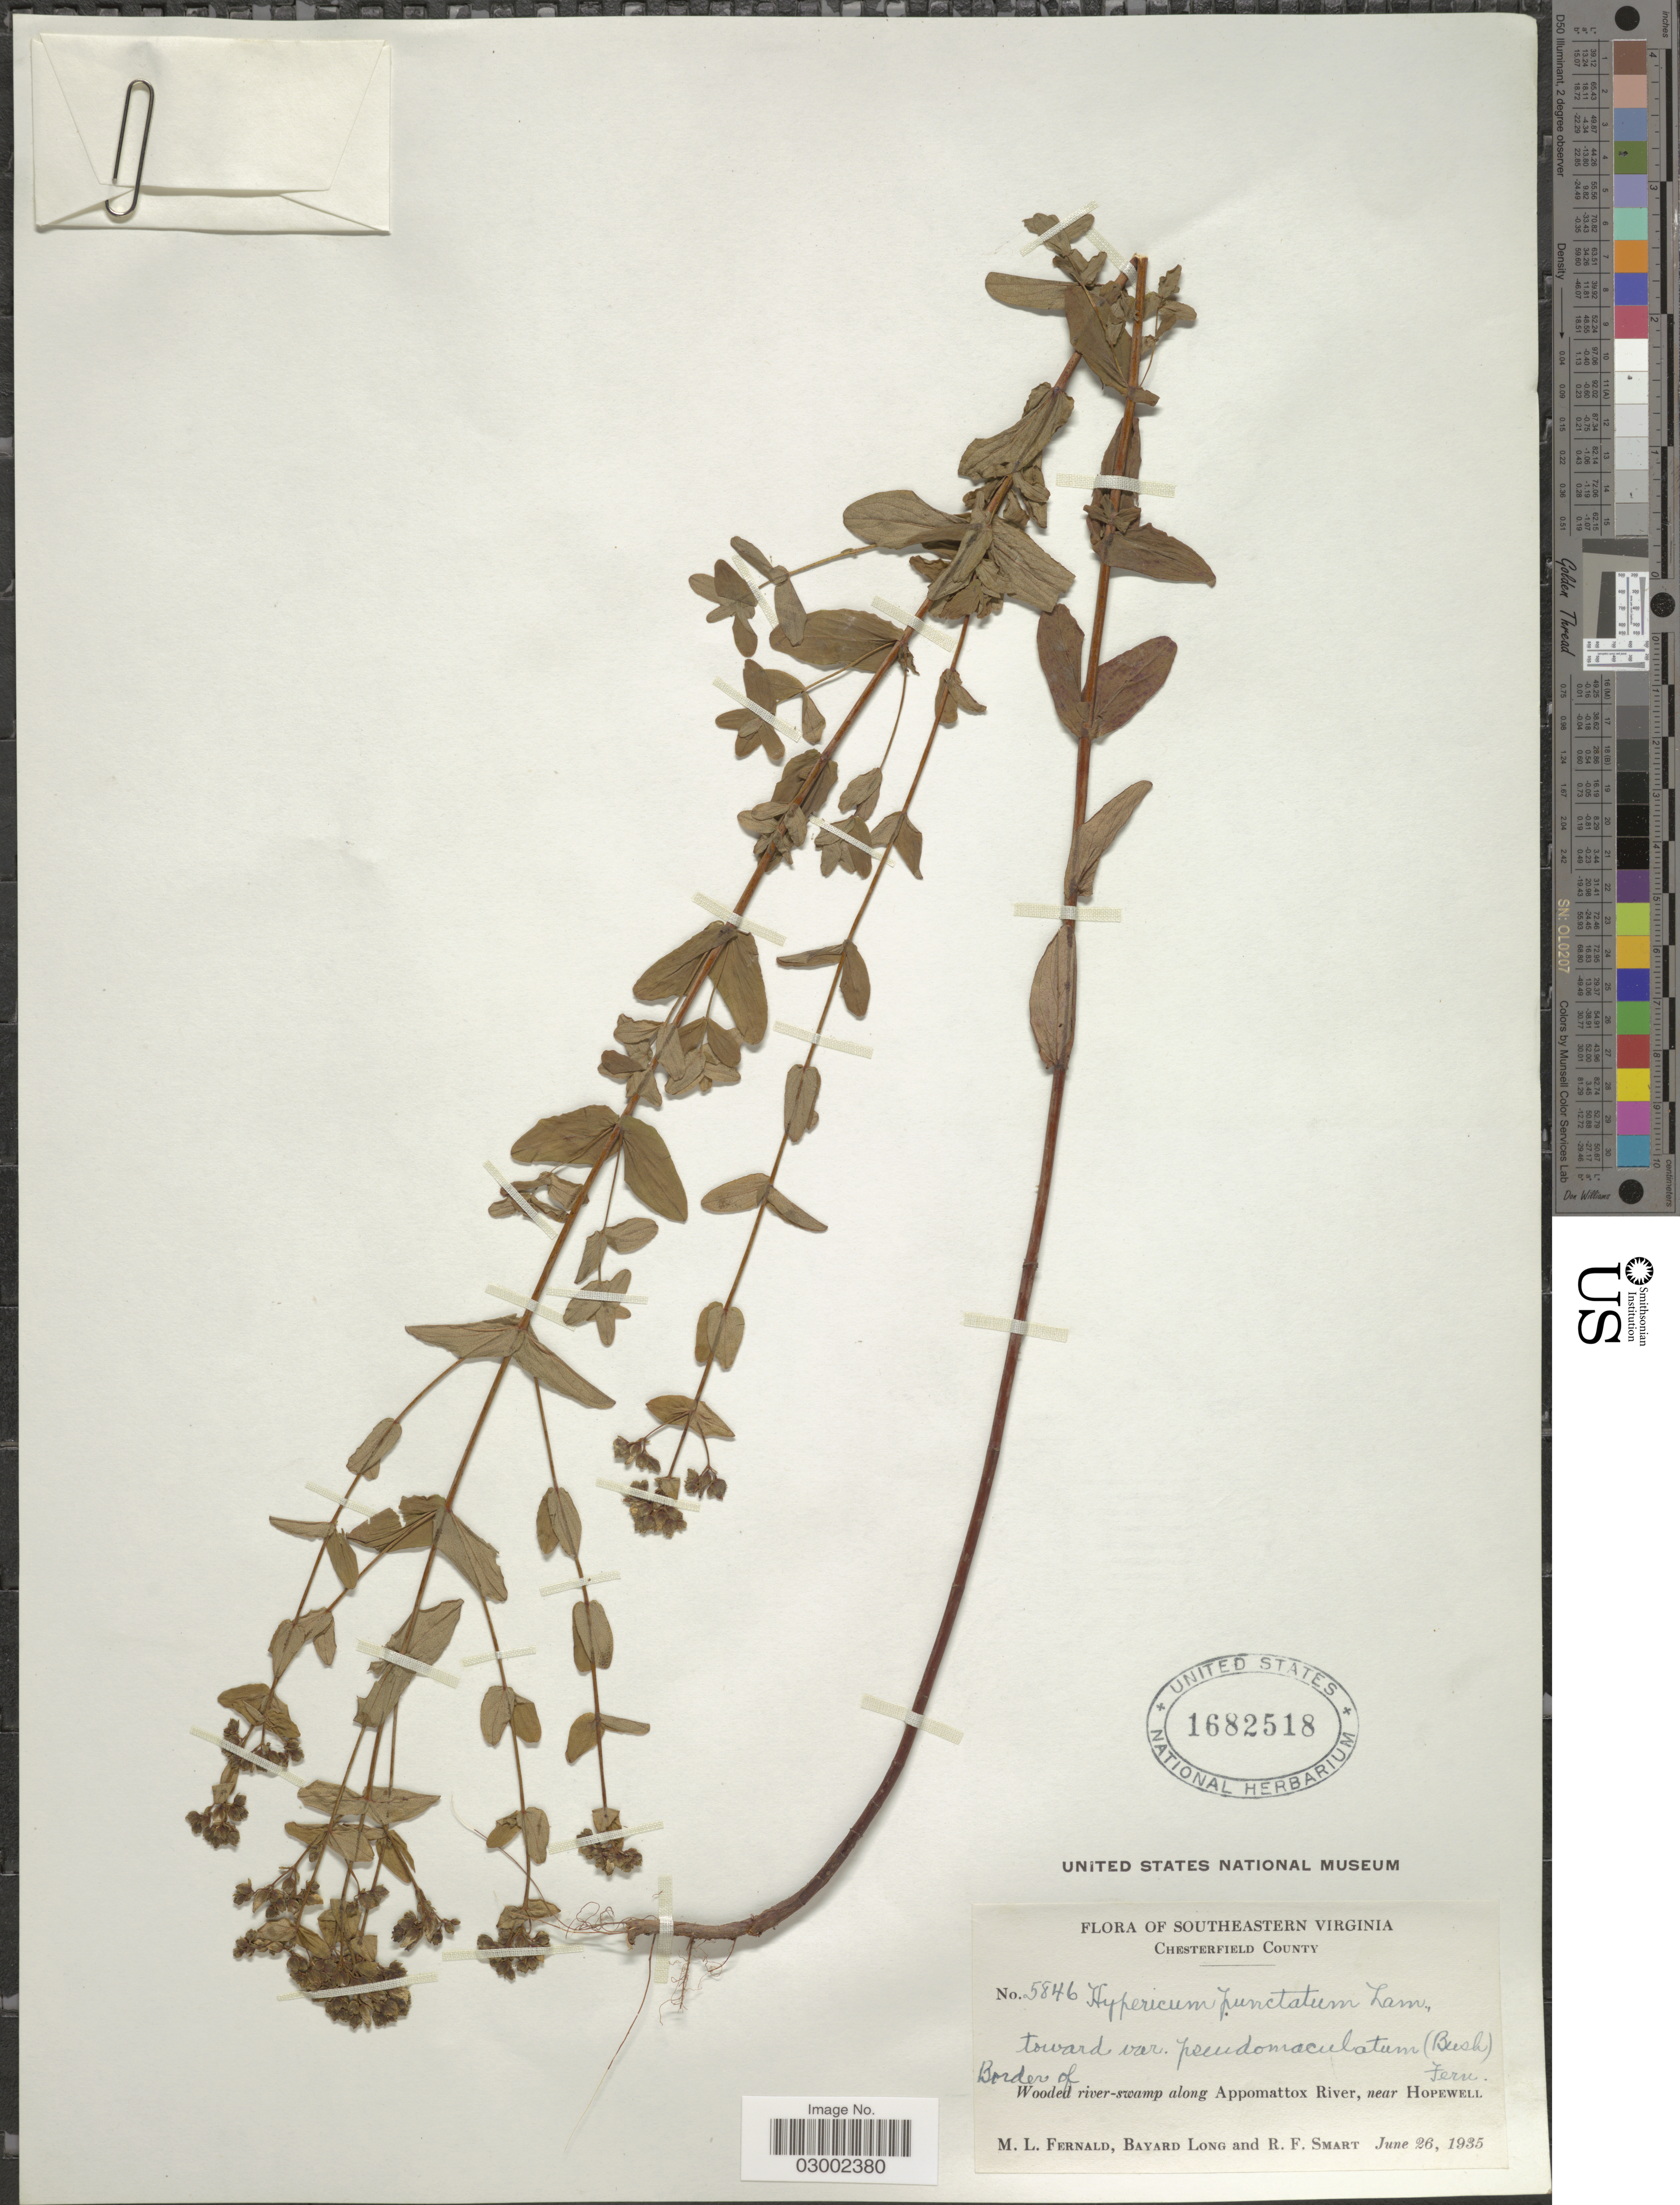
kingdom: Plantae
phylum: Tracheophyta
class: Magnoliopsida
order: Malpighiales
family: Hypericaceae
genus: Hypericum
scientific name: Hypericum punctatum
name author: Lam.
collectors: M. L. Fernald, B. Long & R. Smart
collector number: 5846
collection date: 1935-06-26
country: United States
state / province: Virginia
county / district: Chesterfield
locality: Southeastern Virginia. Chesterfield County. Border of Wooded river-swamp along Appomattox River, near Hopewell.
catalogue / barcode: US 1682518